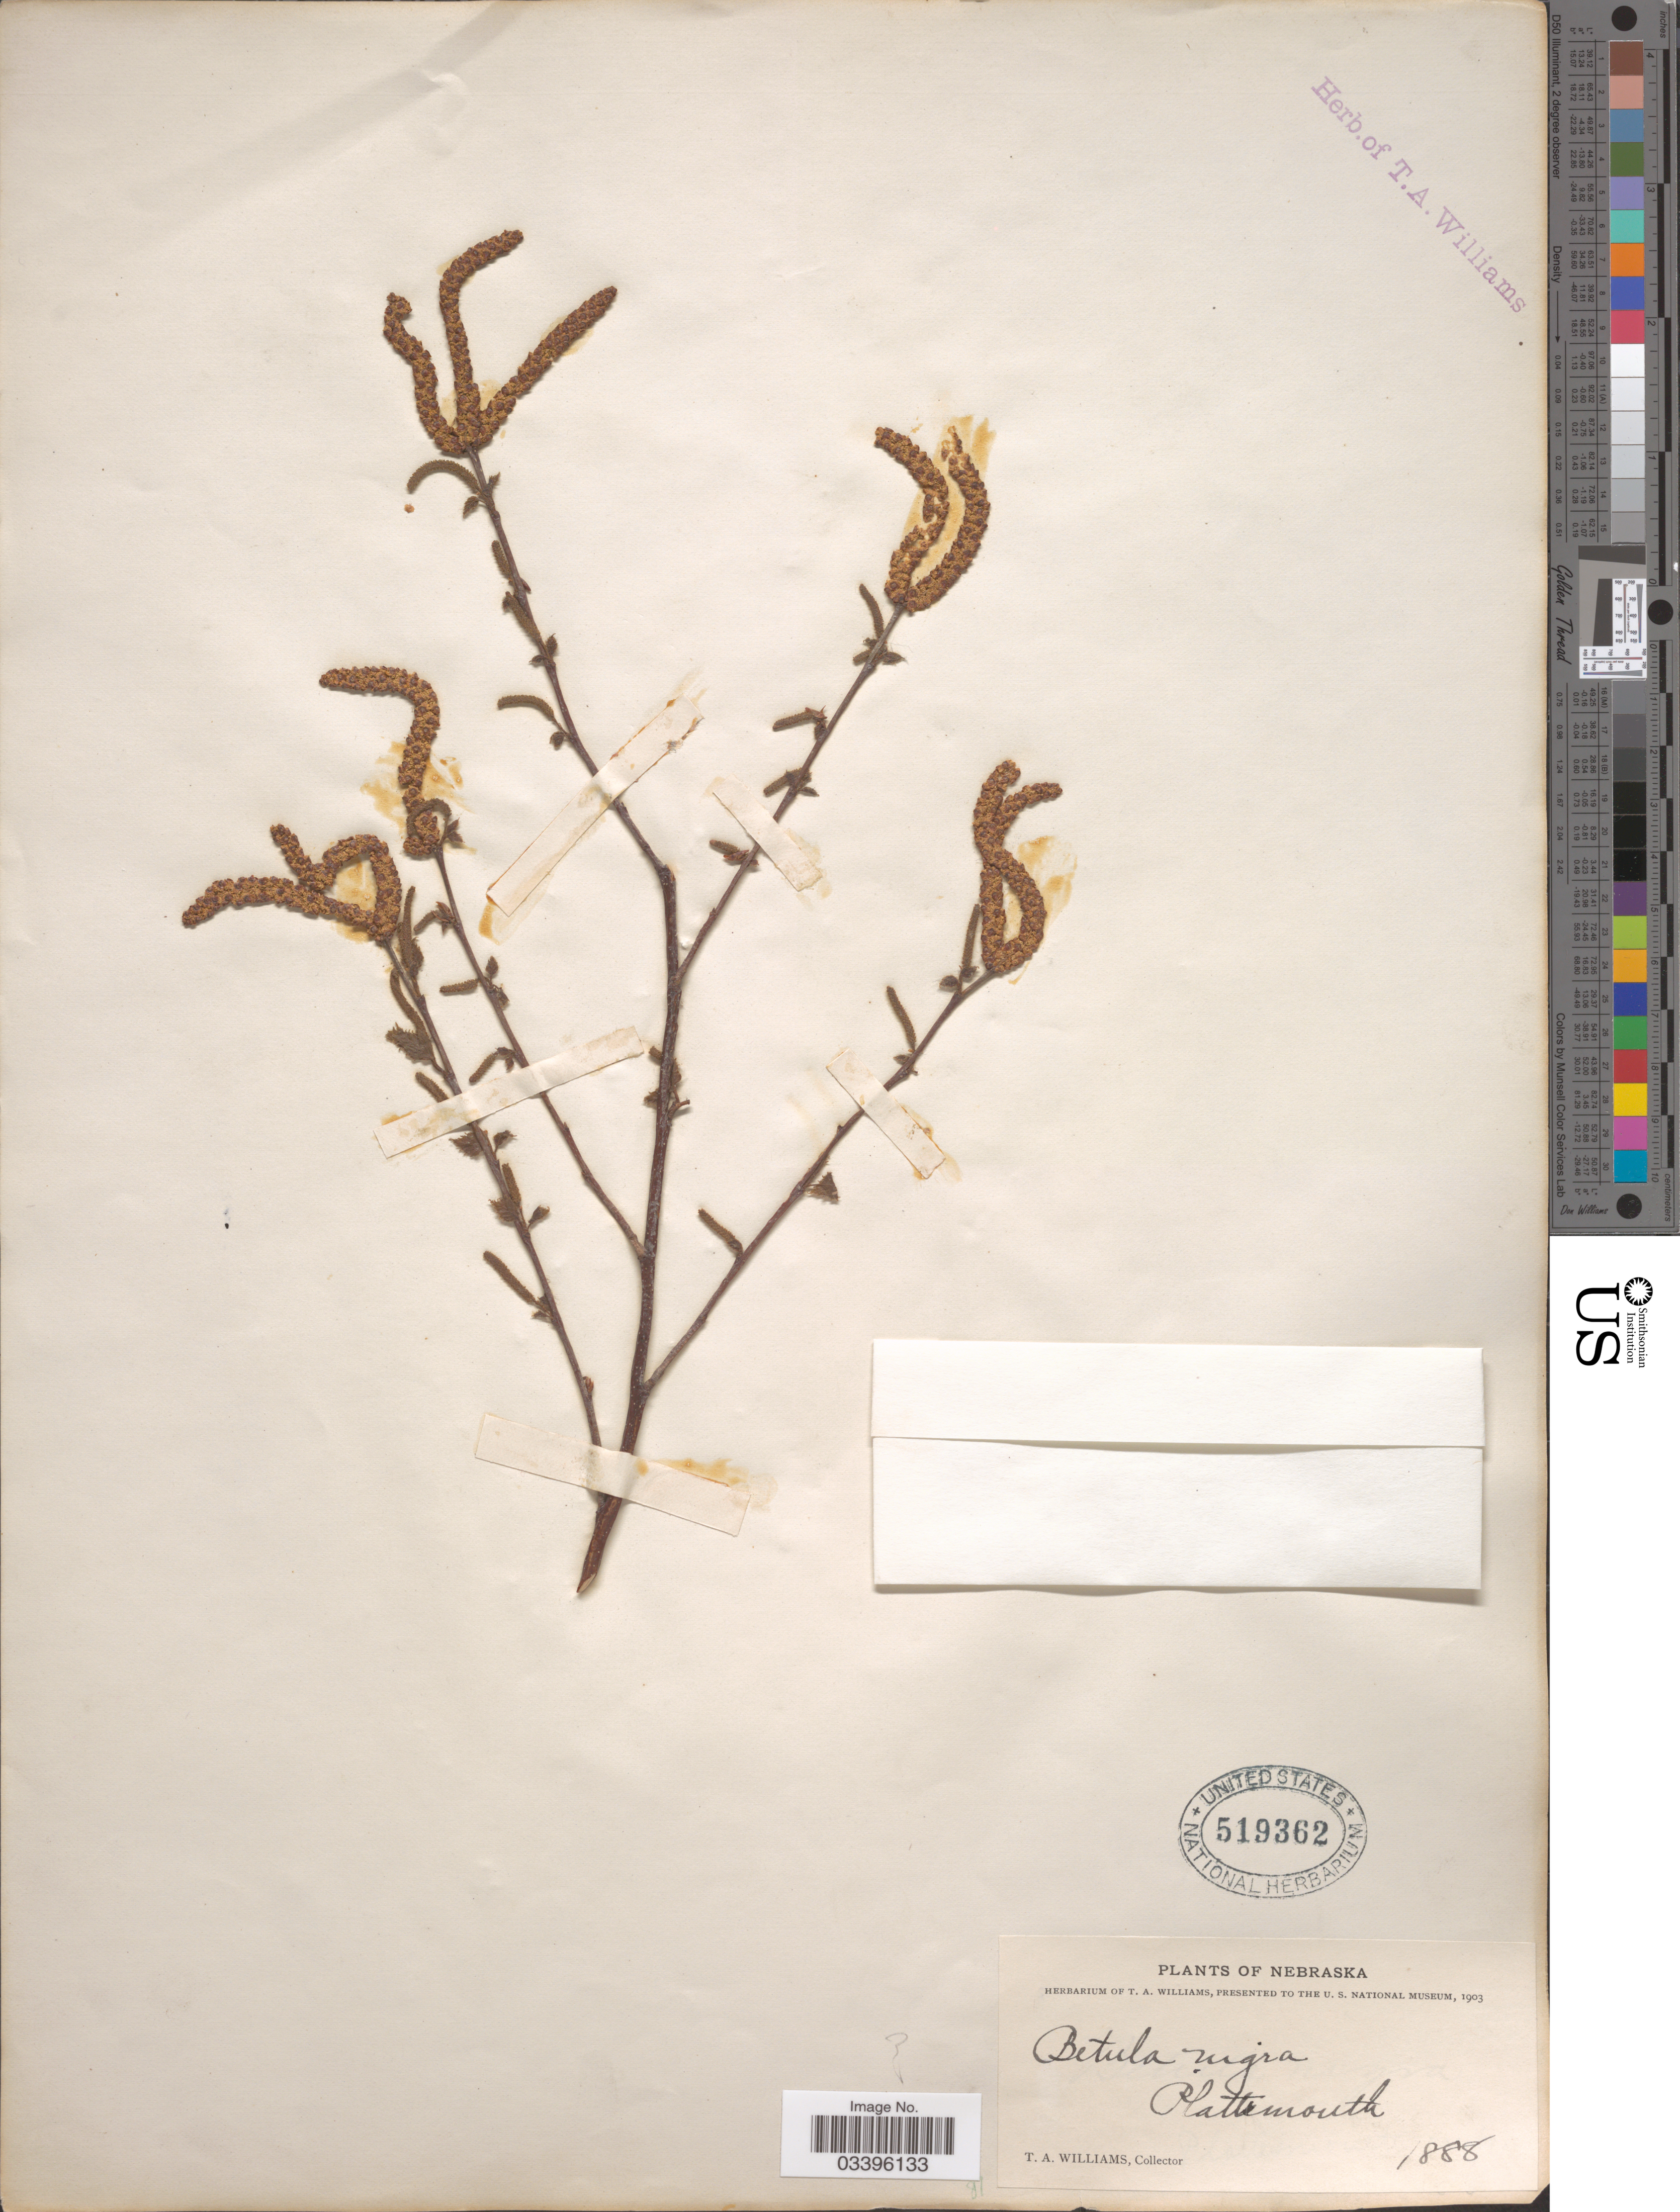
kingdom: Plantae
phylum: Tracheophyta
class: Magnoliopsida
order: Fagales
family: Betulaceae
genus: Betula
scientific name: Betula nigra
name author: L.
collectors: T. Williams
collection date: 1888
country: United States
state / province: Nebraska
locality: Plattsmouth.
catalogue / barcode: US 519362